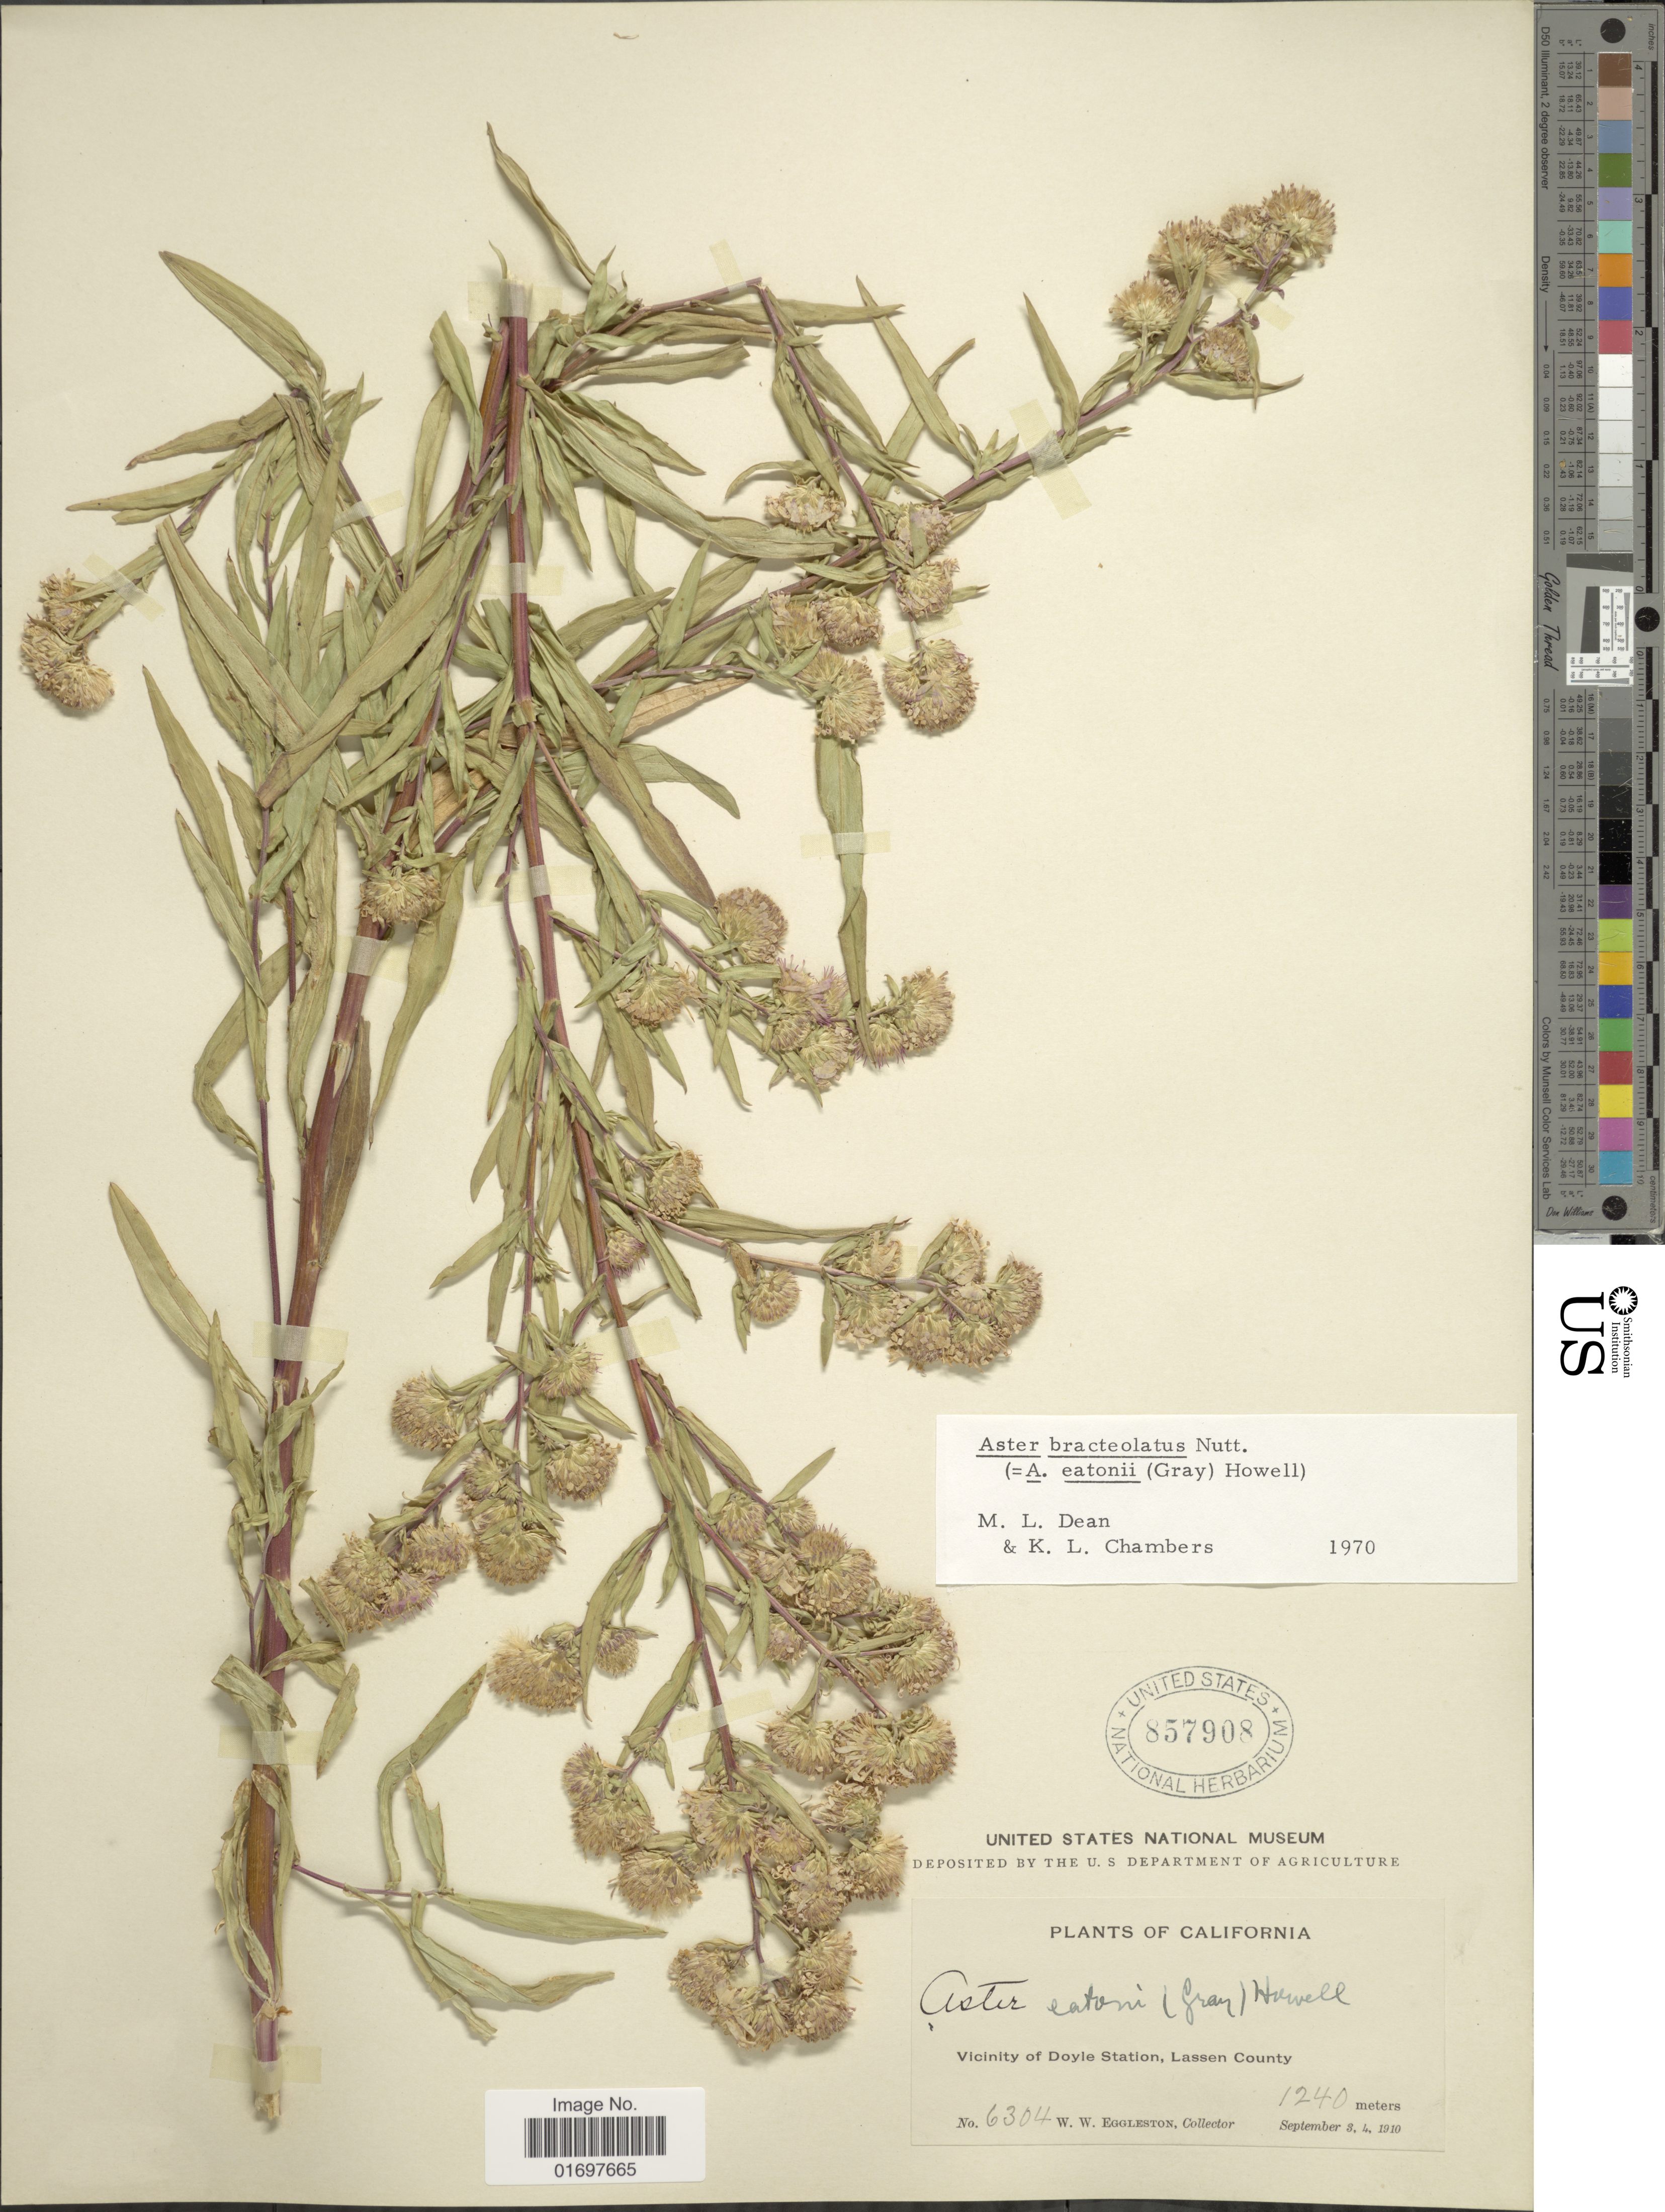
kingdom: Plantae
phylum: Tracheophyta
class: Magnoliopsida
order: Asterales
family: Asteraceae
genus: Symphyotrichum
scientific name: Symphyotrichum bracteolatum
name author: (Nutt.) G.L. Nesom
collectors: W. W. Eggleston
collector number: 6304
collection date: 1910-09-03/1910-09-04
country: United States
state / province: California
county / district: Lassen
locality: California, Vicinity of Doyle Station, Lassen County.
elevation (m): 1240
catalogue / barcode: US 857908